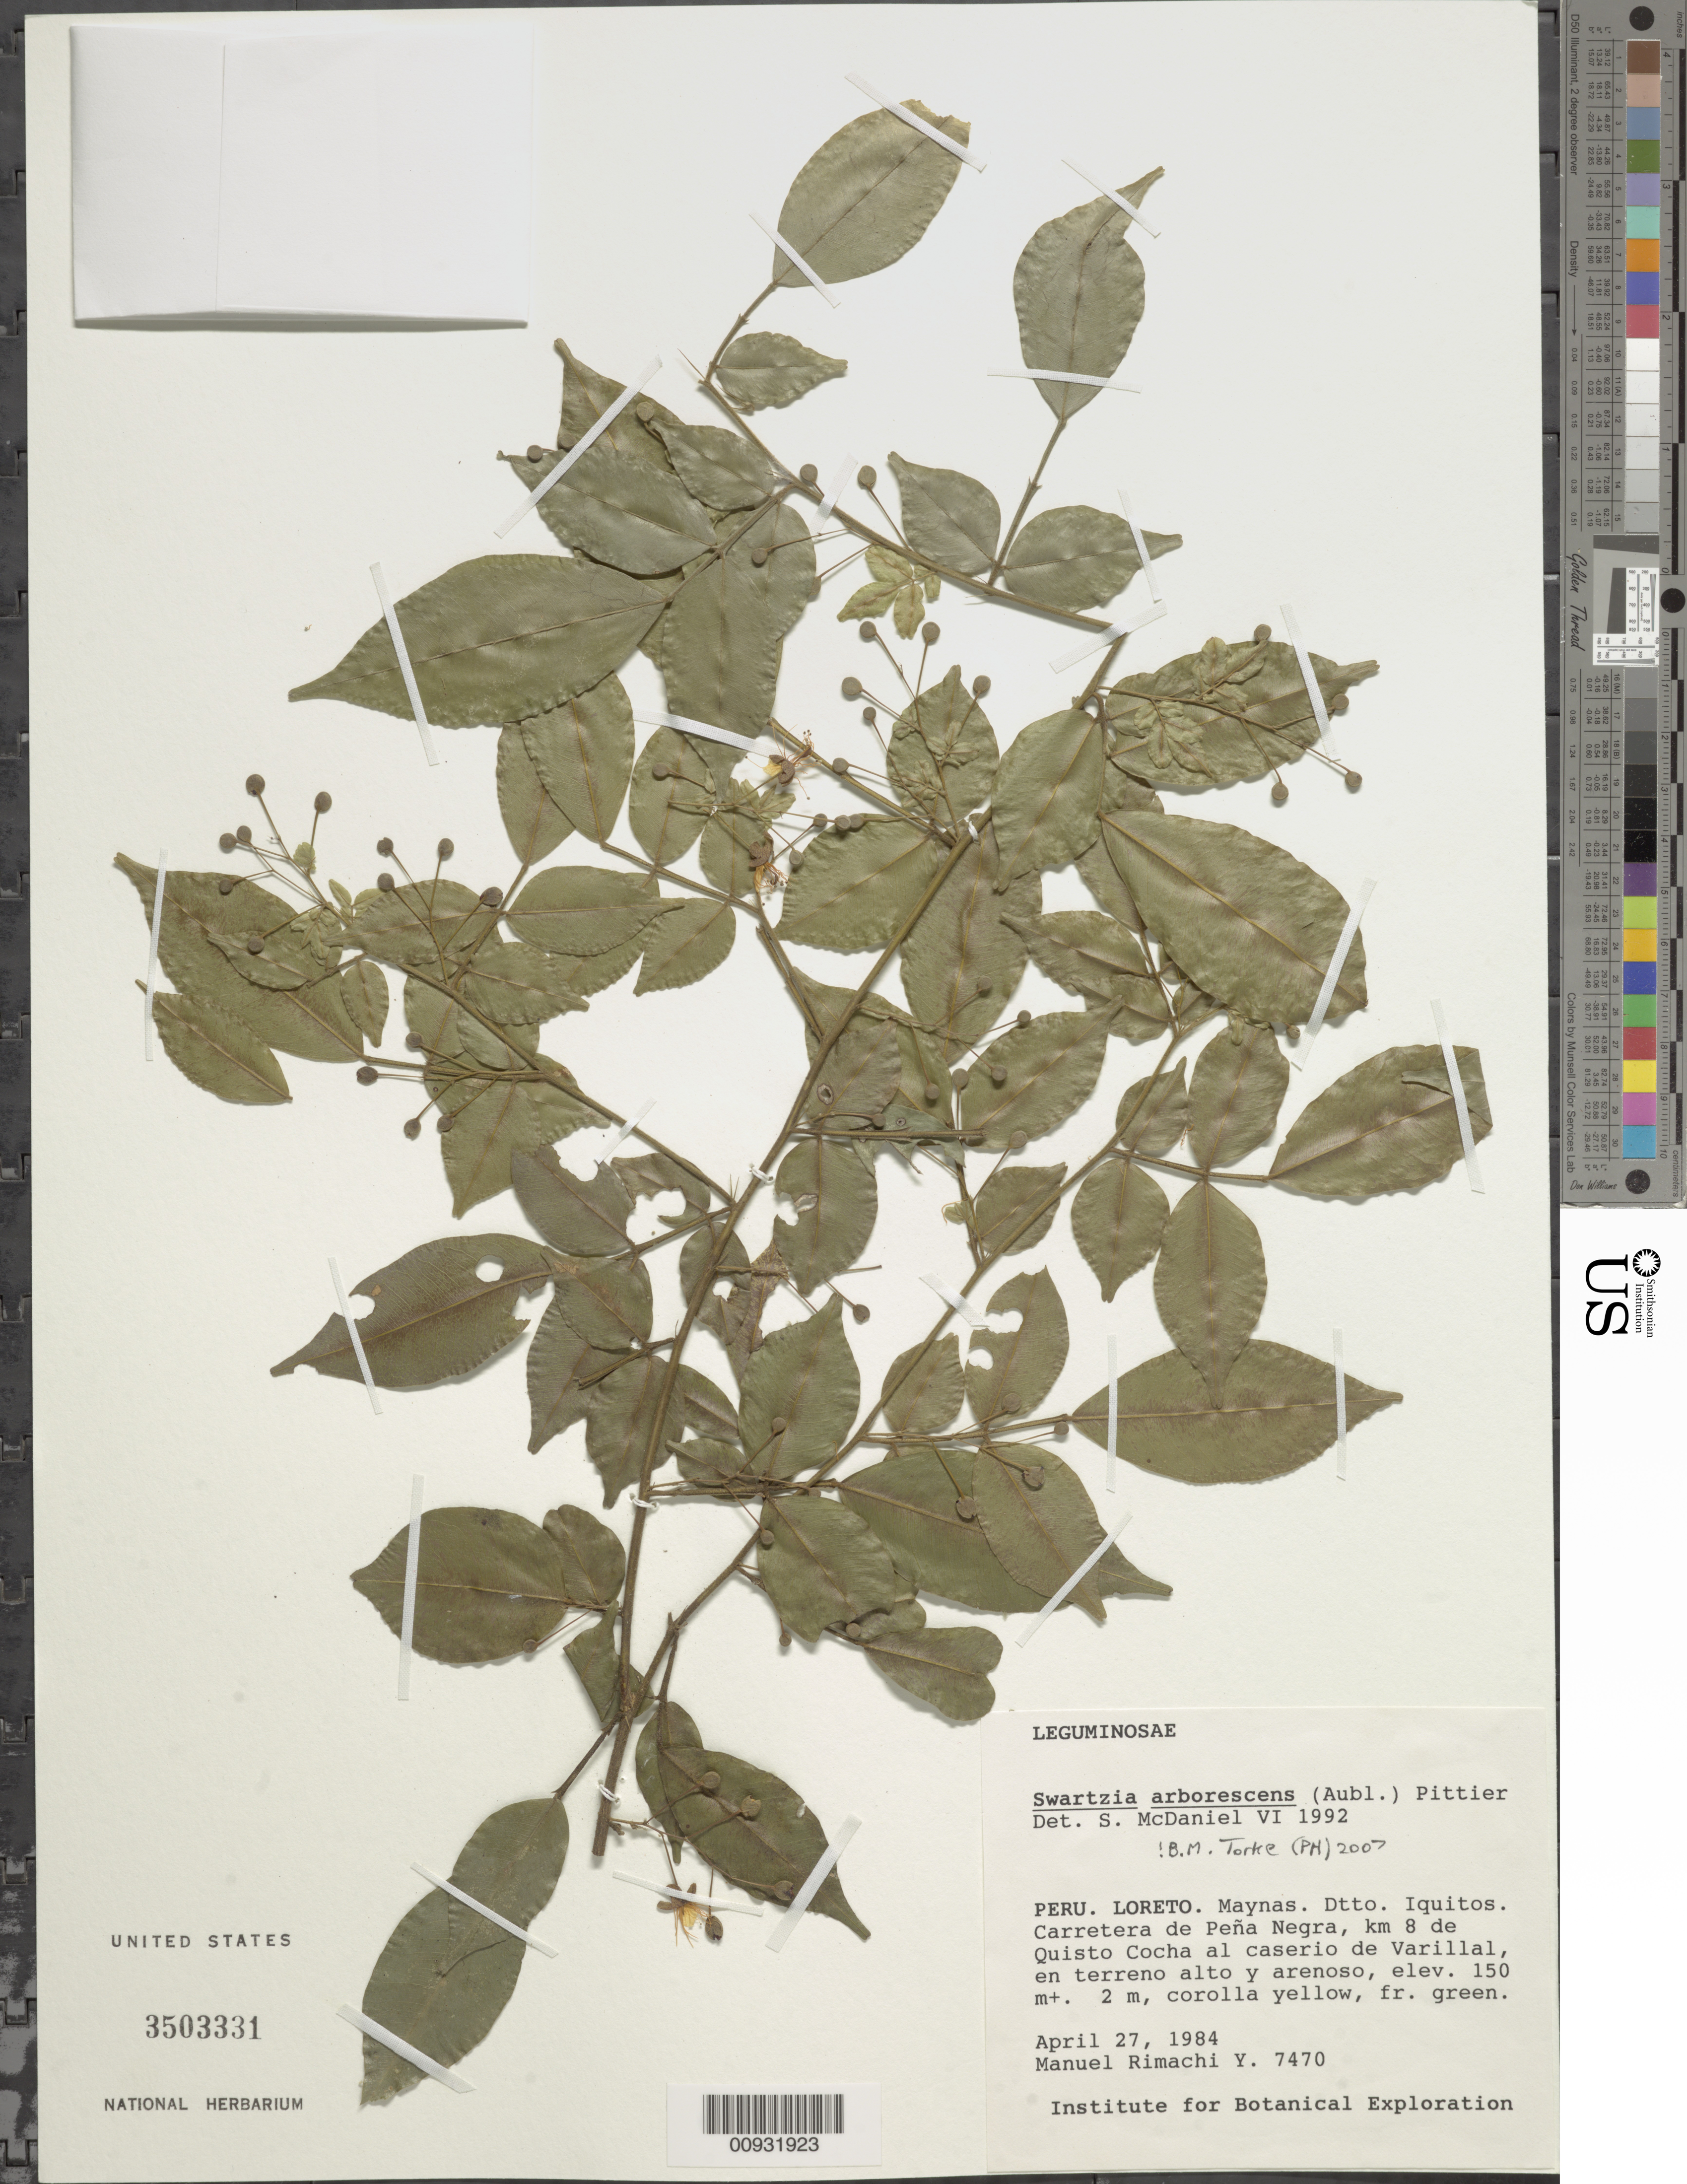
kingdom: Plantae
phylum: Tracheophyta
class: Magnoliopsida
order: Fabales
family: Fabaceae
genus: Swartzia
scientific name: Swartzia arborescens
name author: (Aubl.) Pittier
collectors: M. Rimachi Y.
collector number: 7470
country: Peru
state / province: Loreto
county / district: Maynas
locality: Iquitos, Carretera de Pena Negra.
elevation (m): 150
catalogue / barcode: US 3503331